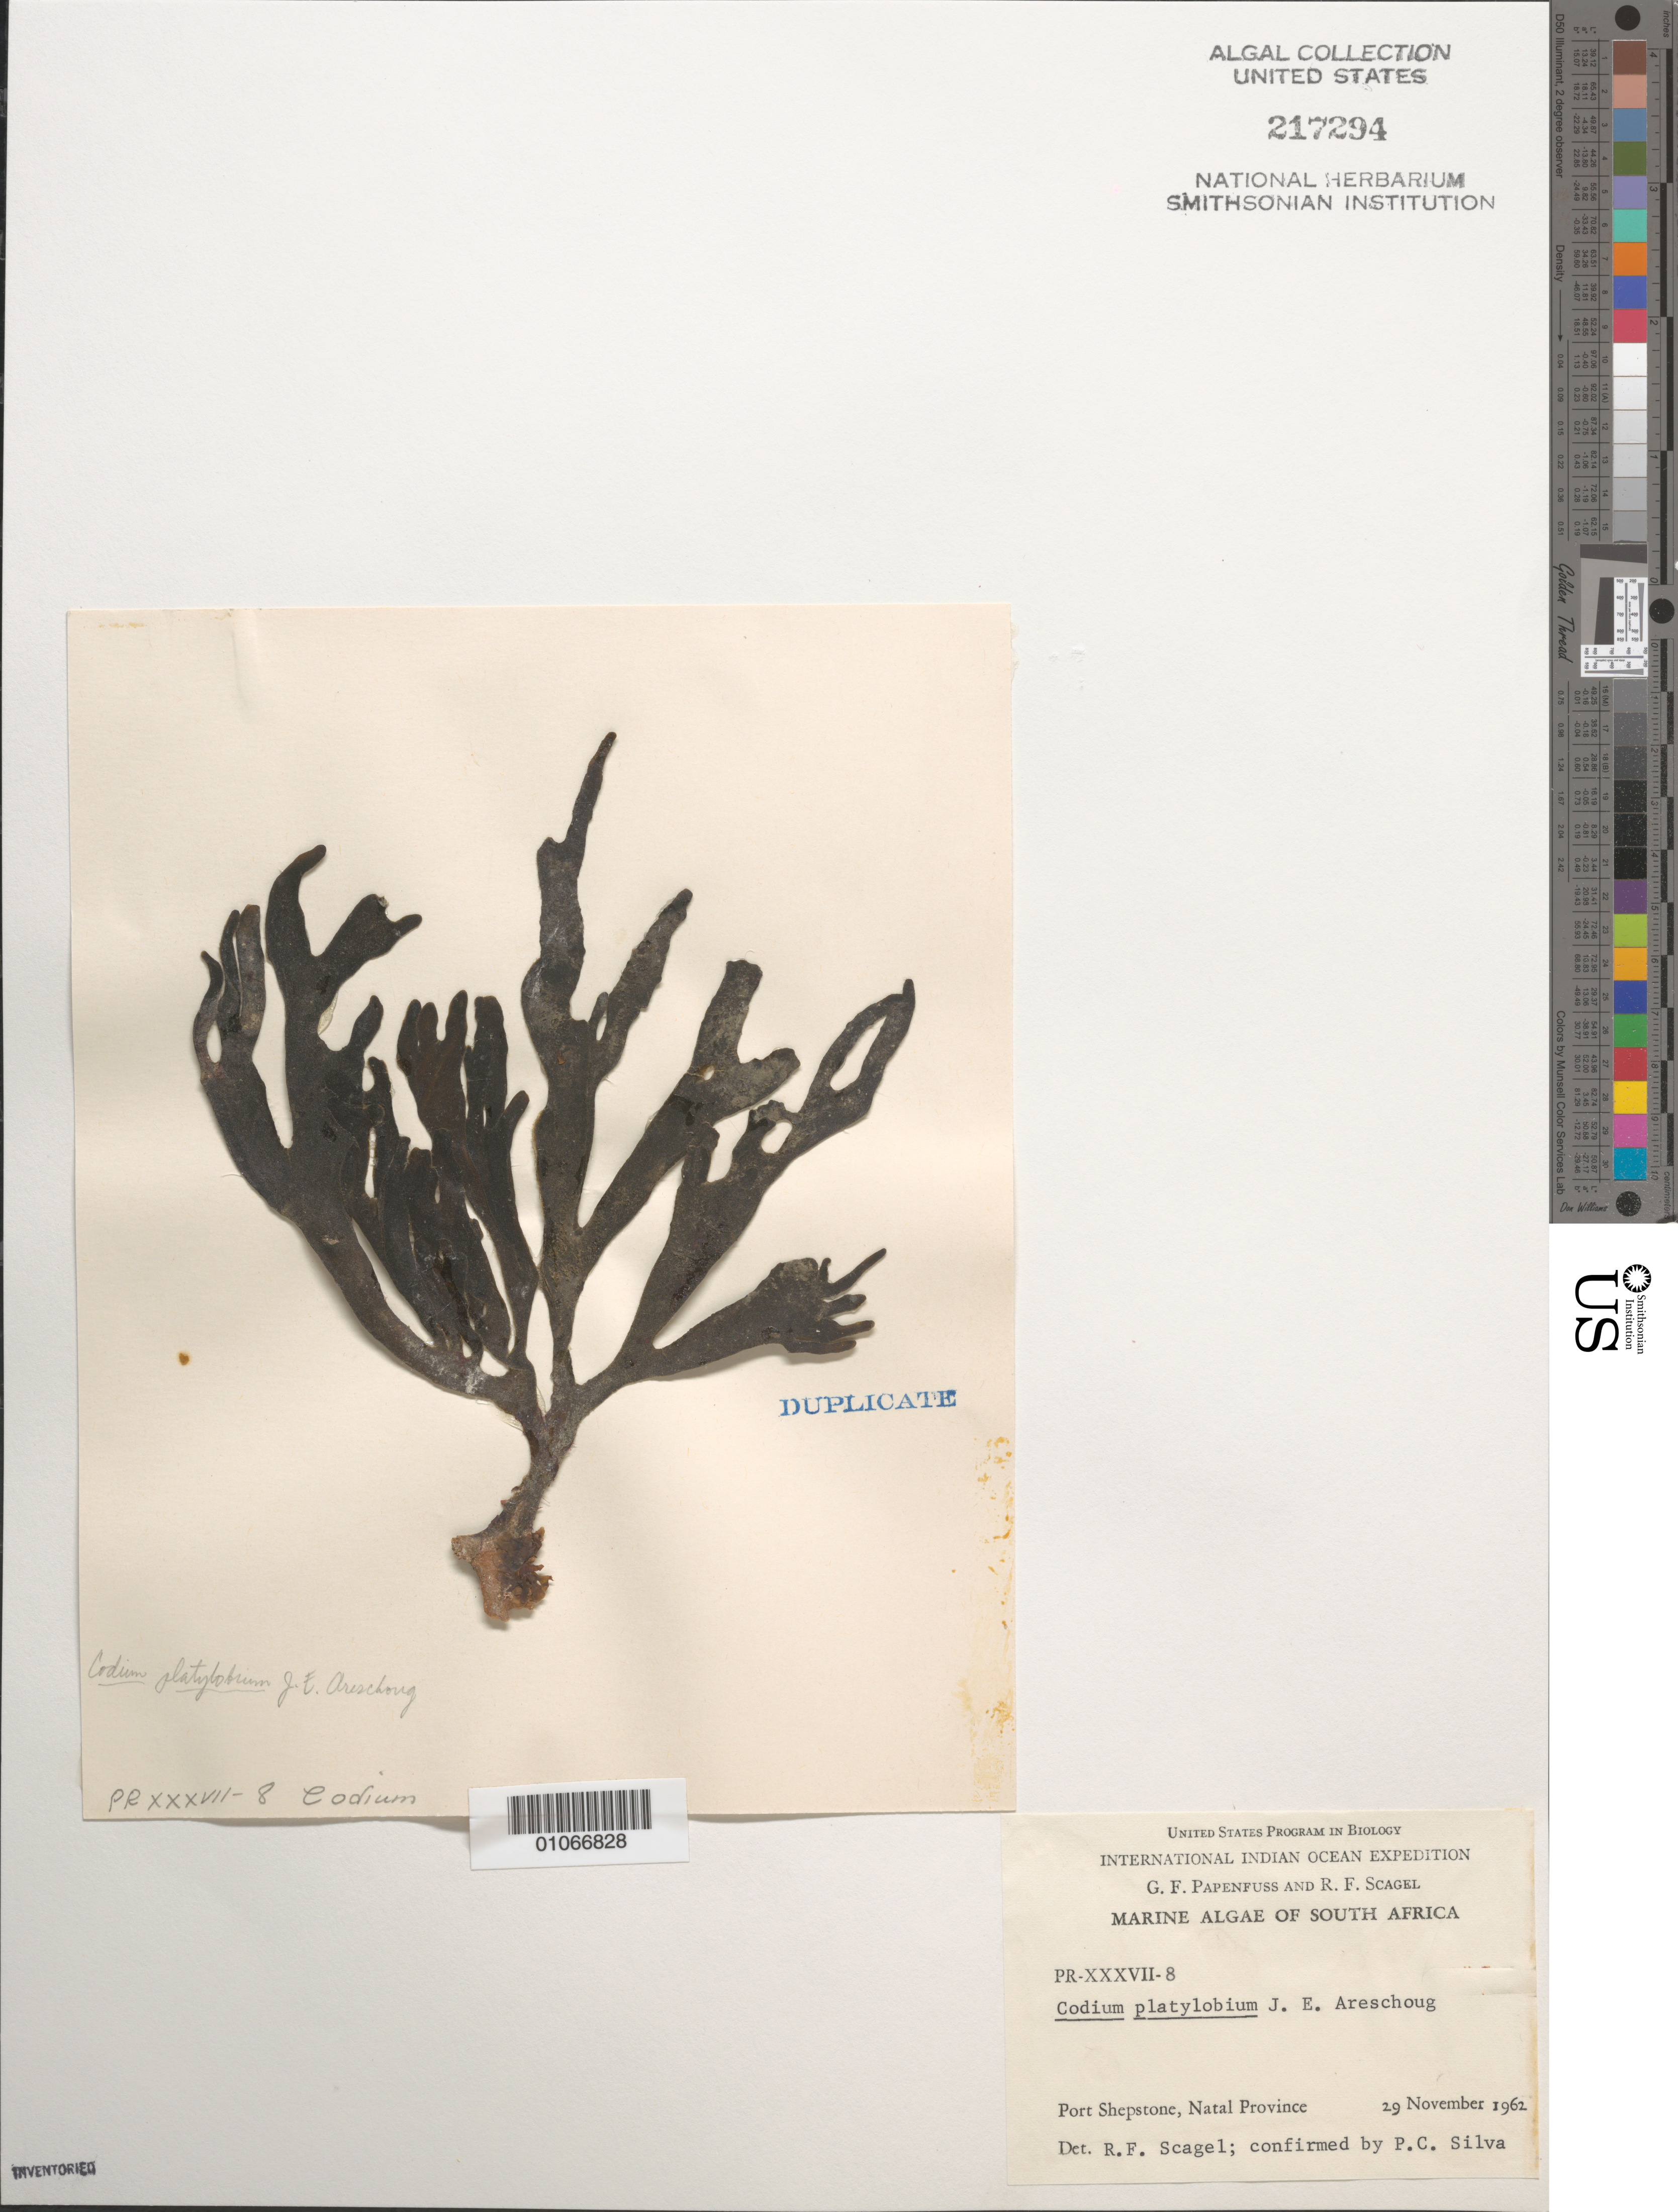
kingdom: Plantae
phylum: Chlorophyta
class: Ulvophyceae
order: Bryopsidales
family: Codiaceae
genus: Codium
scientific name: Codium platylobium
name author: Aresch.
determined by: Scagel, R. F.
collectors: G. Papenfuss & R. F. Scagel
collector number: PR-XXXVII-8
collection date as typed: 29 Nov 1962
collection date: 1962-11-29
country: South Africa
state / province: KwaZulu-Natal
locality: Port Shepstone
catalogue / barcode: US 217294